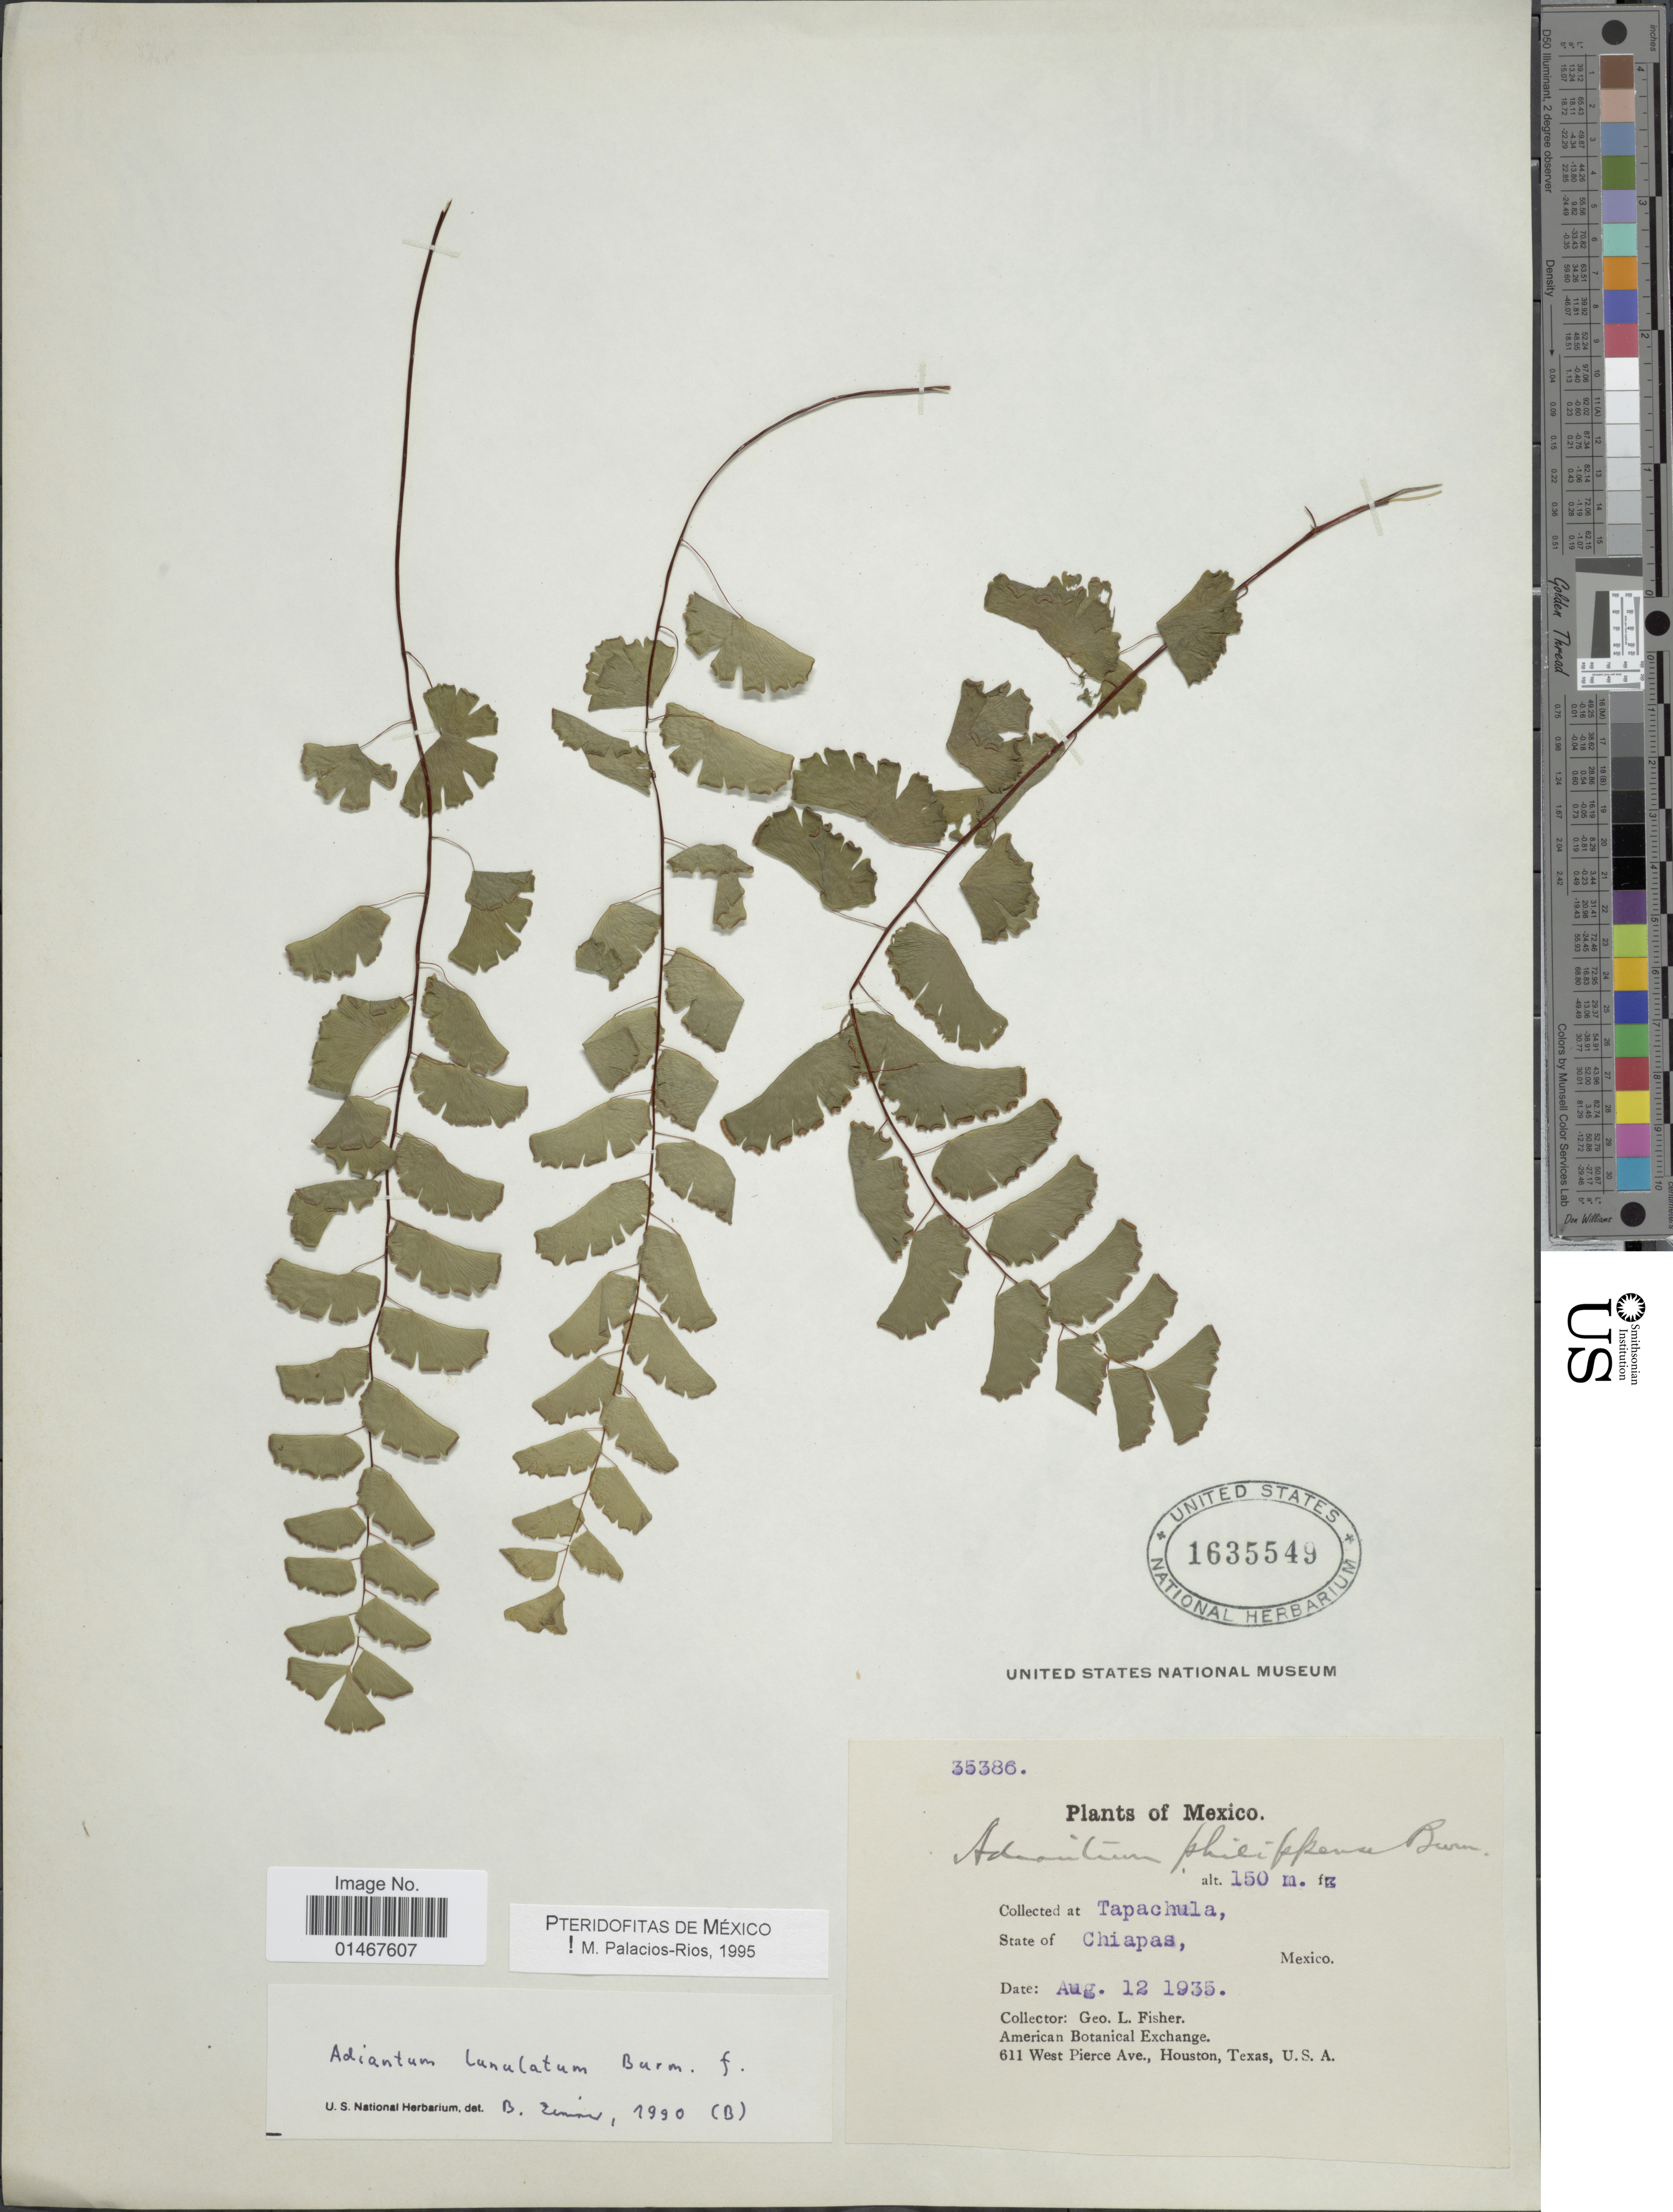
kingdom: Plantae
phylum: Tracheophyta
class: Polypodiopsida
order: Polypodiales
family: Pteridaceae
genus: Adiantum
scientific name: Adiantum philippense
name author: L.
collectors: G. L. Fisher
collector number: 35386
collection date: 1935-08-12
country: Mexico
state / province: Chiapas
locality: Tapachula. State of Chiapas.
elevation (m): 150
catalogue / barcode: US 1635549